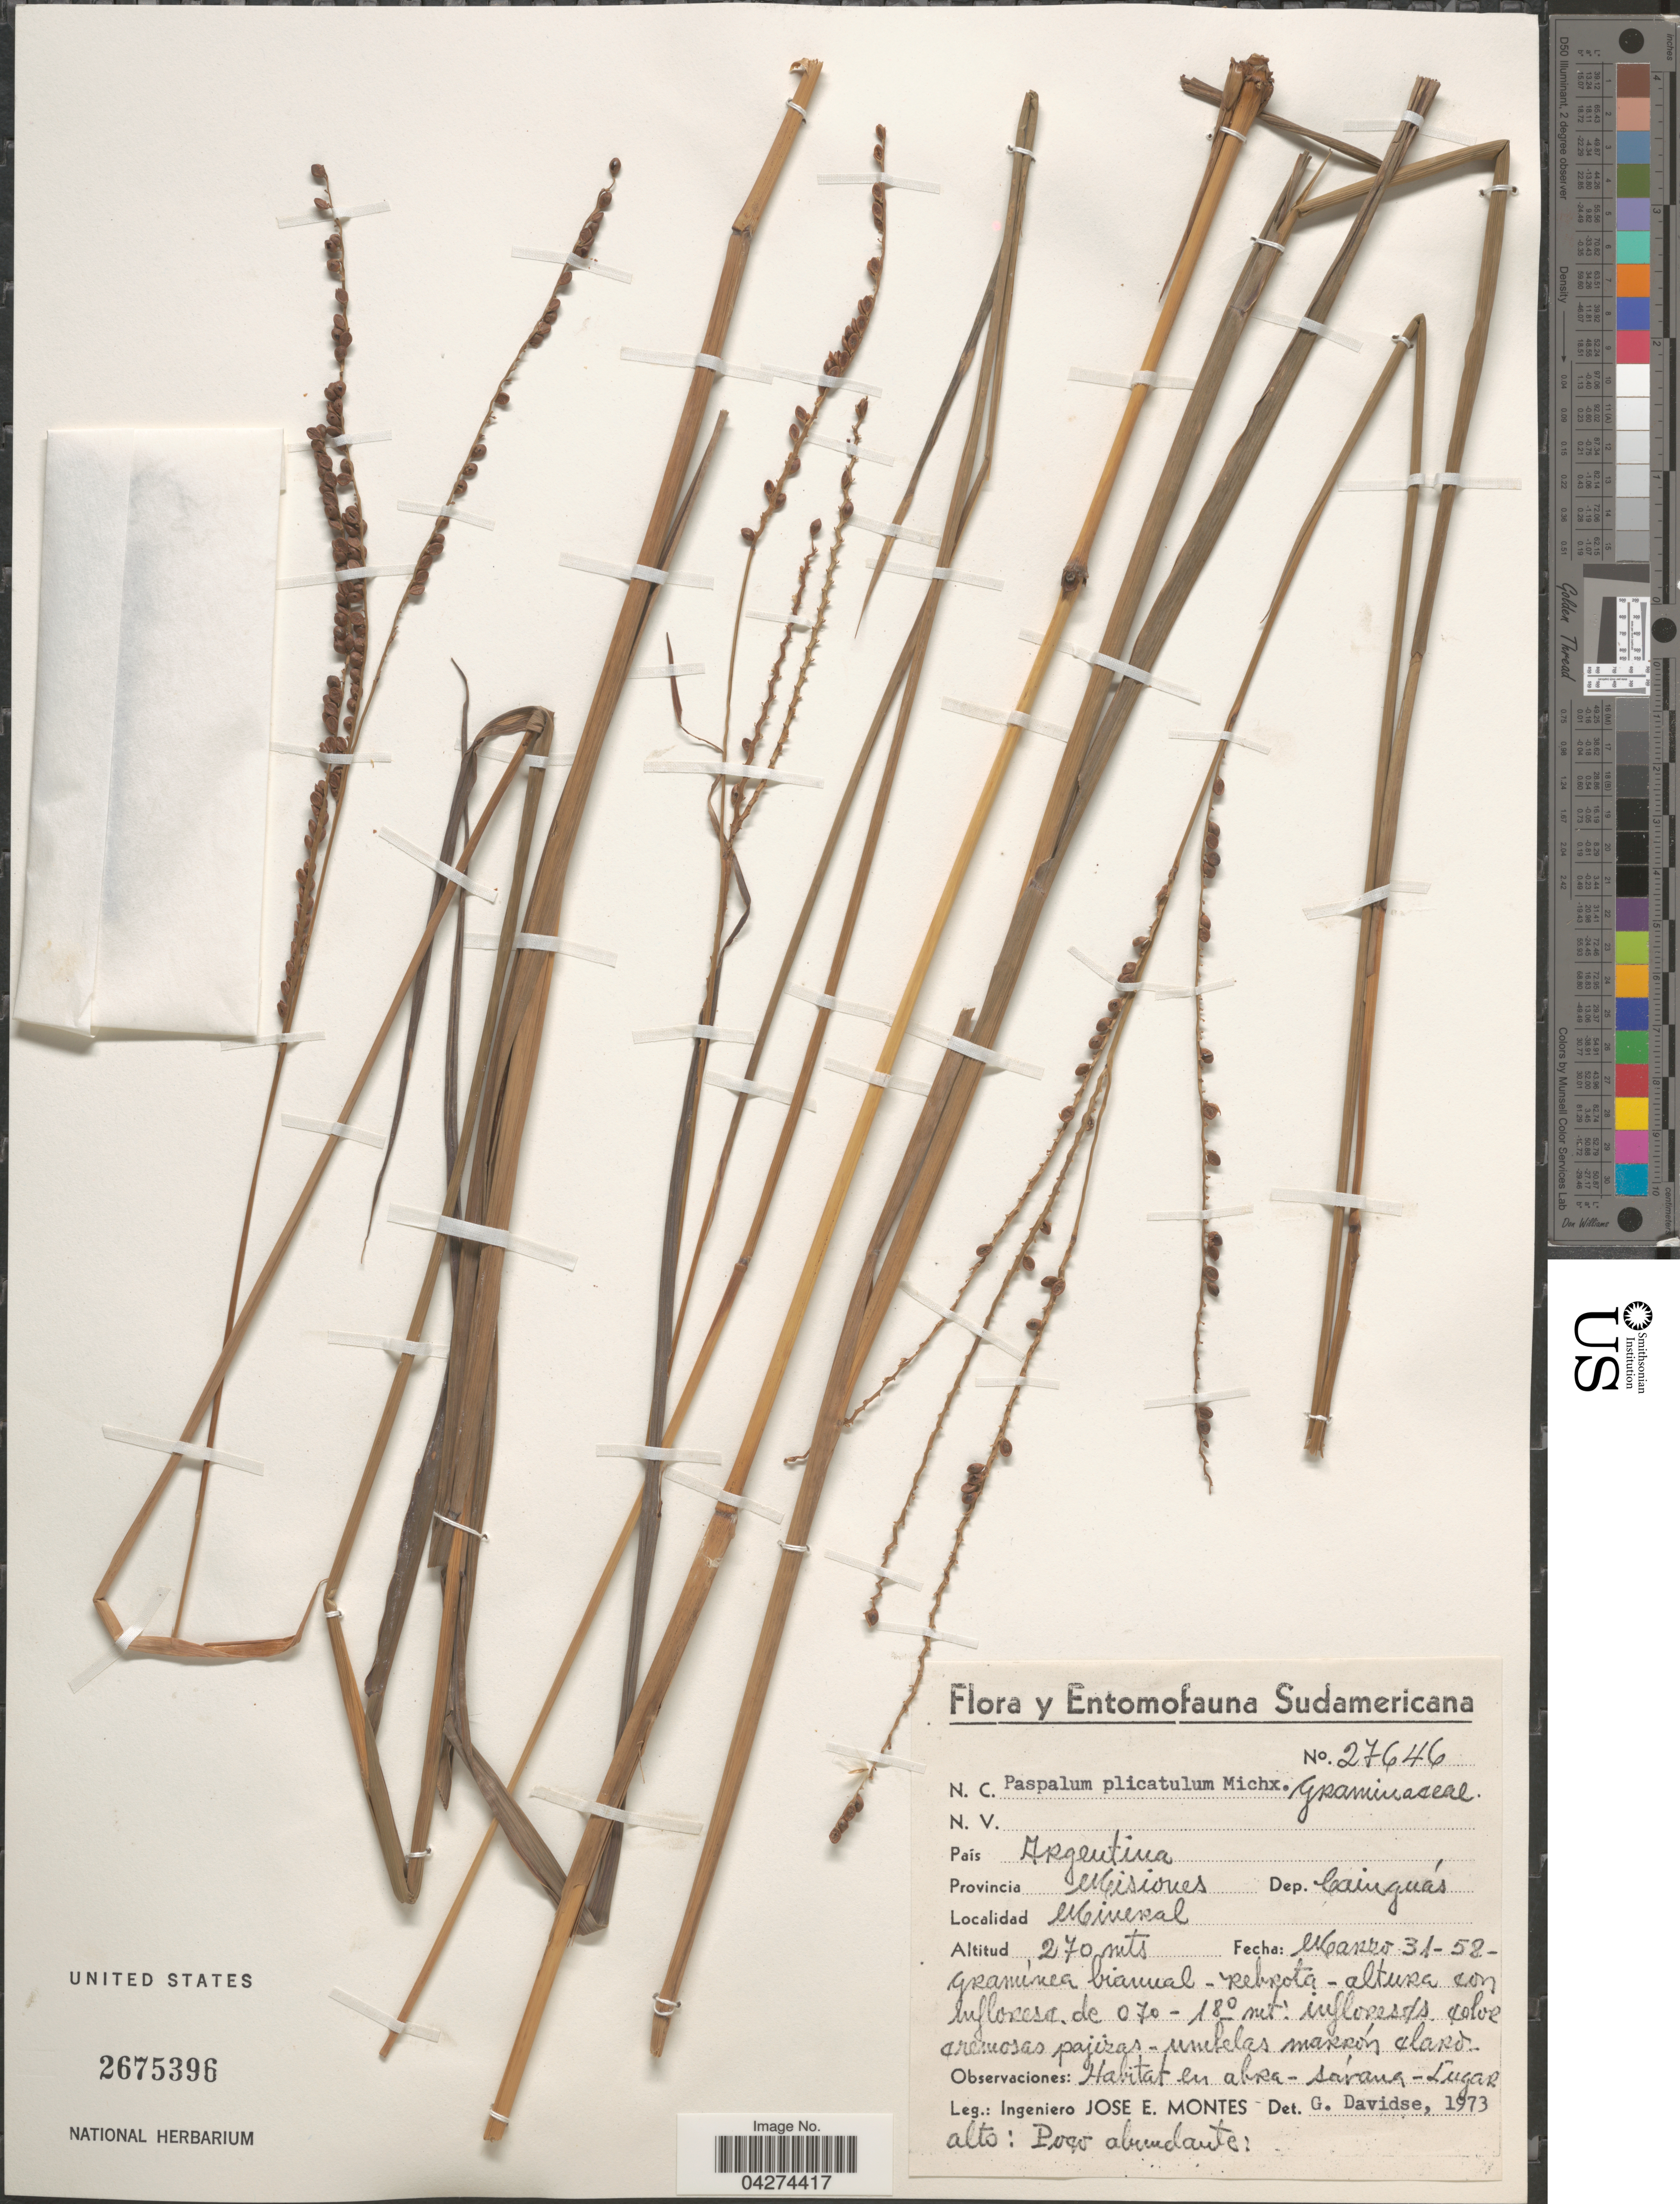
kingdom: Plantae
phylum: Tracheophyta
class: Liliopsida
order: Poales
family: Poaceae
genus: Paspalum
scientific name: Paspalum plicatulum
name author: Michx.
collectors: J. E. Montes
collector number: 27646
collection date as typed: Transcribed d/m/y: 31/3/52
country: Argentina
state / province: Misiones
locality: Dep. Cainguás. Mineral.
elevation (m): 270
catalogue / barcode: US 2675396